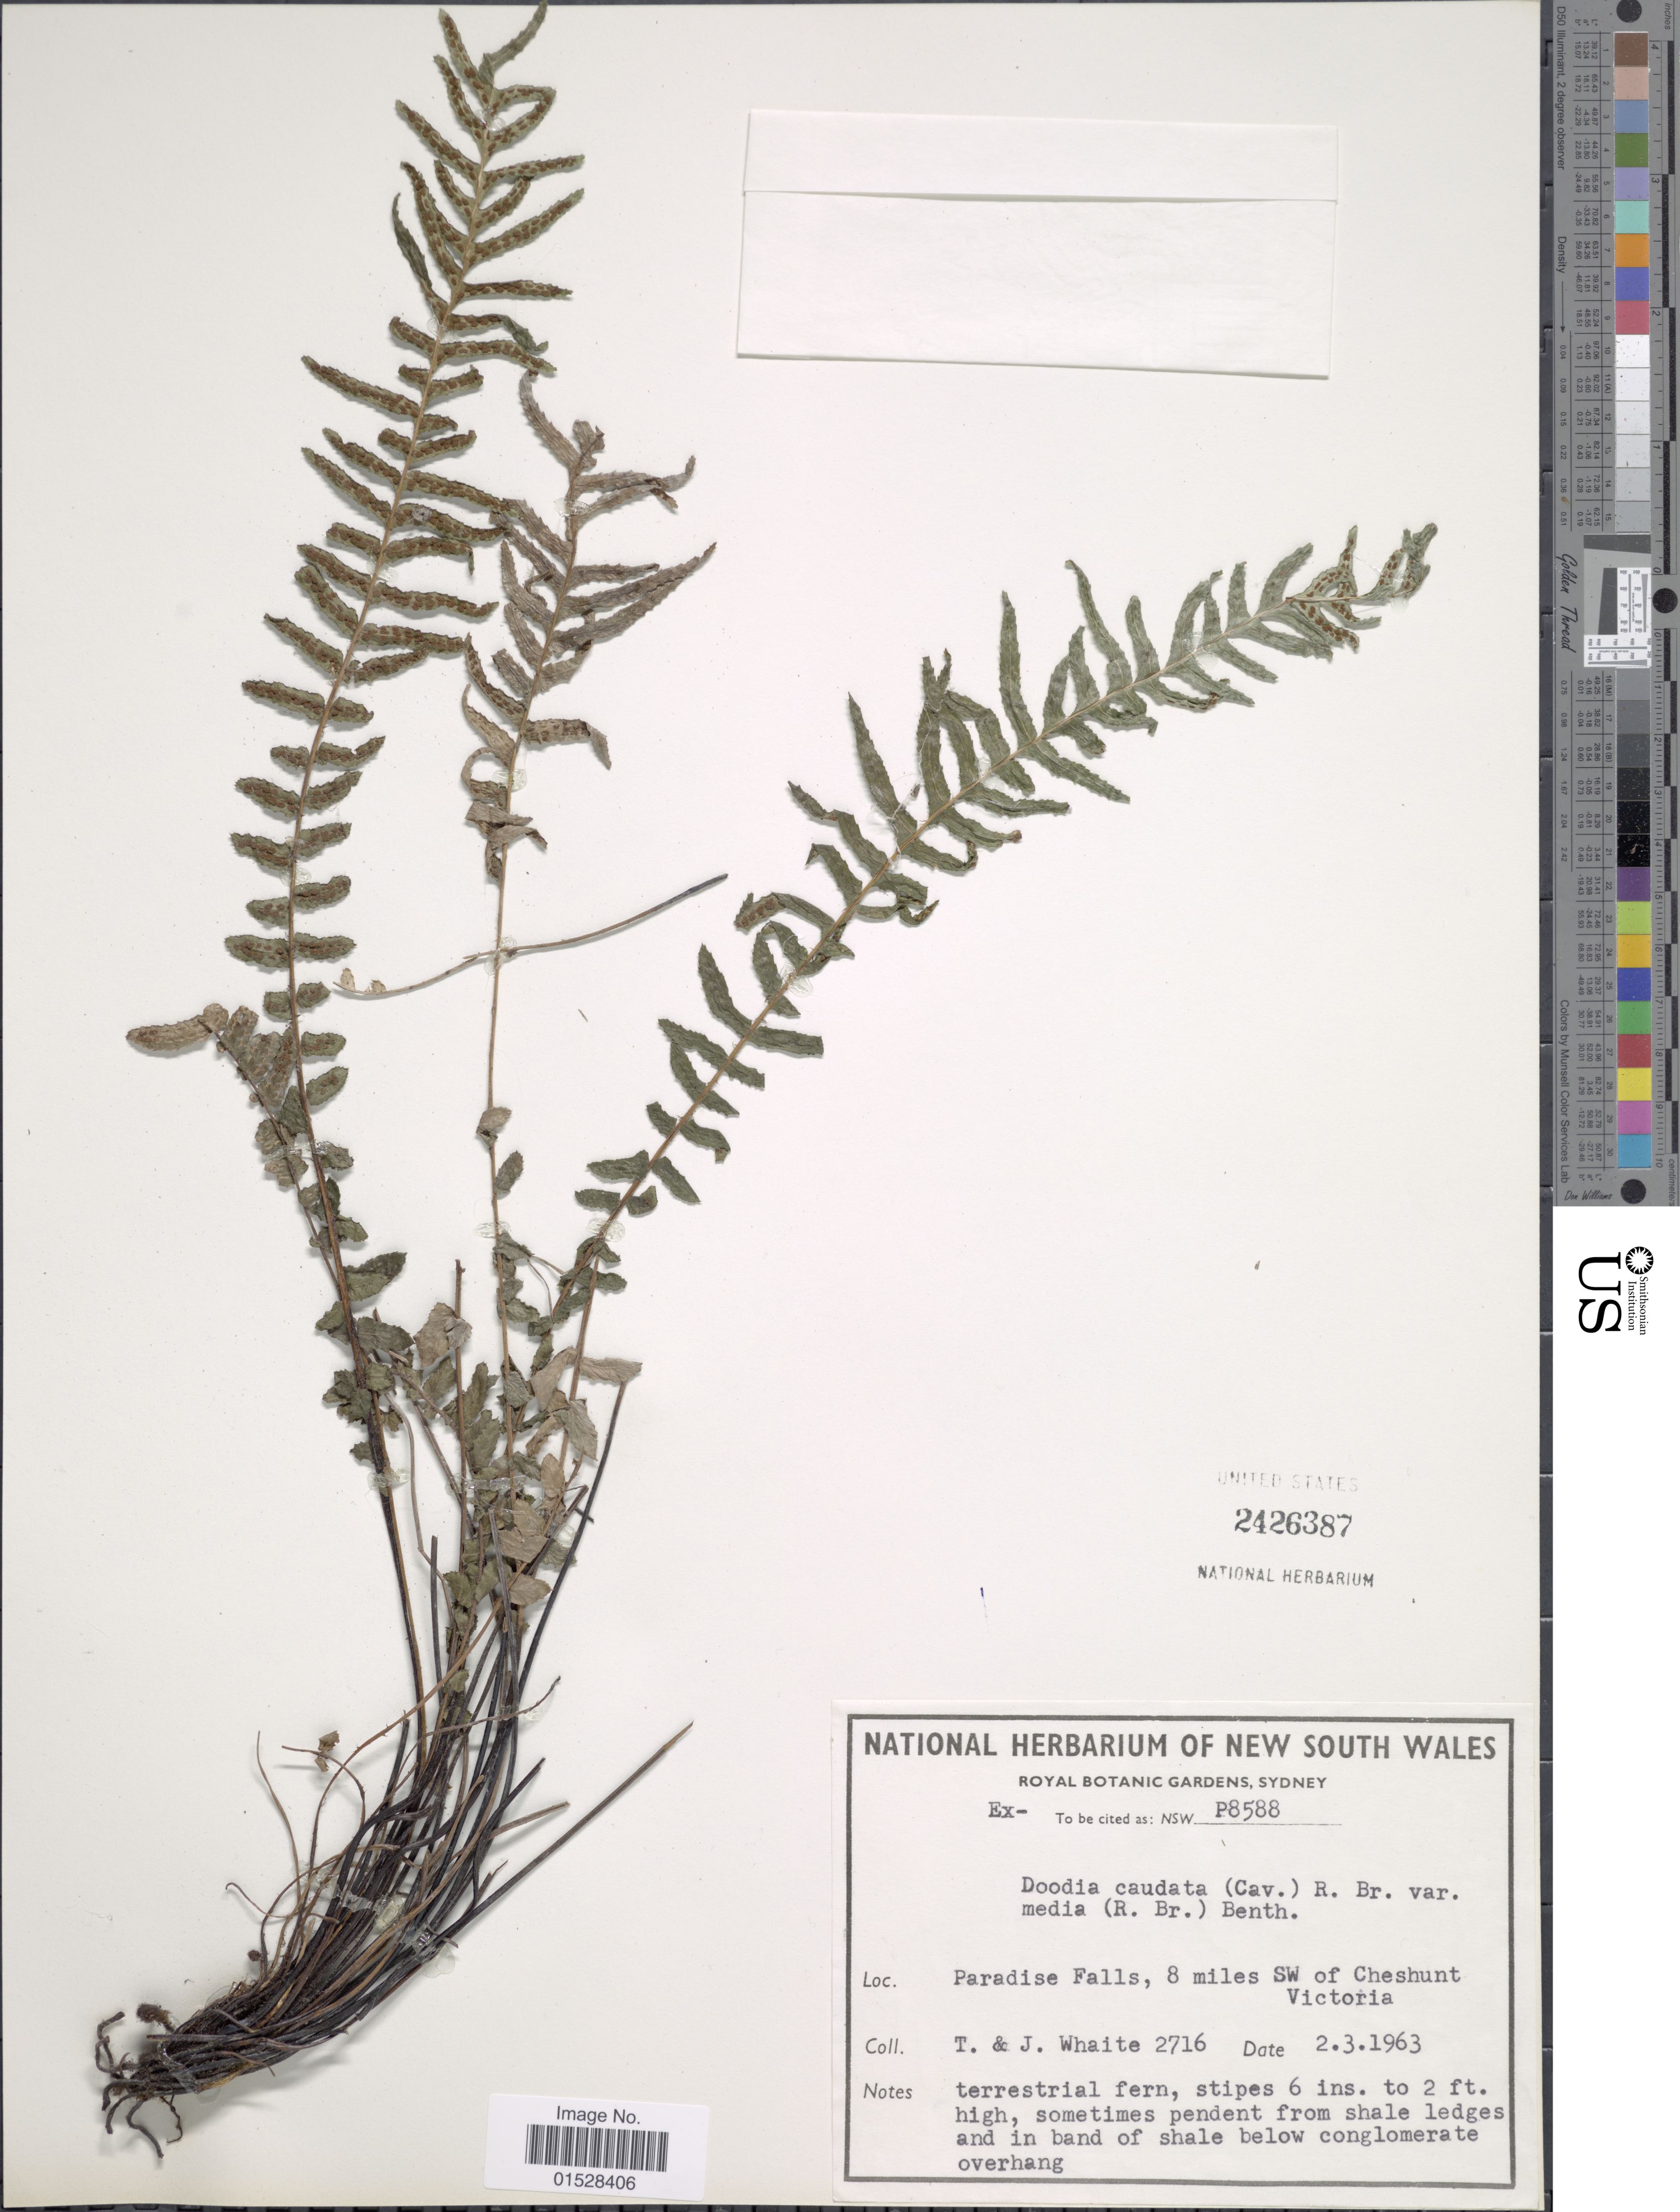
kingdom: Plantae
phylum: Tracheophyta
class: Polypodiopsida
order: Polypodiales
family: Blechnaceae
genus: Blechnum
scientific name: Blechnum spinulosum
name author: Poir.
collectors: T. Whaite & J. Whaite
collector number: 2716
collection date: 1963-03-02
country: Australia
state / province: Victoria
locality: Paradise Falls, 8 miles SW f Cheshunt Victoria.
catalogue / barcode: US 2426387